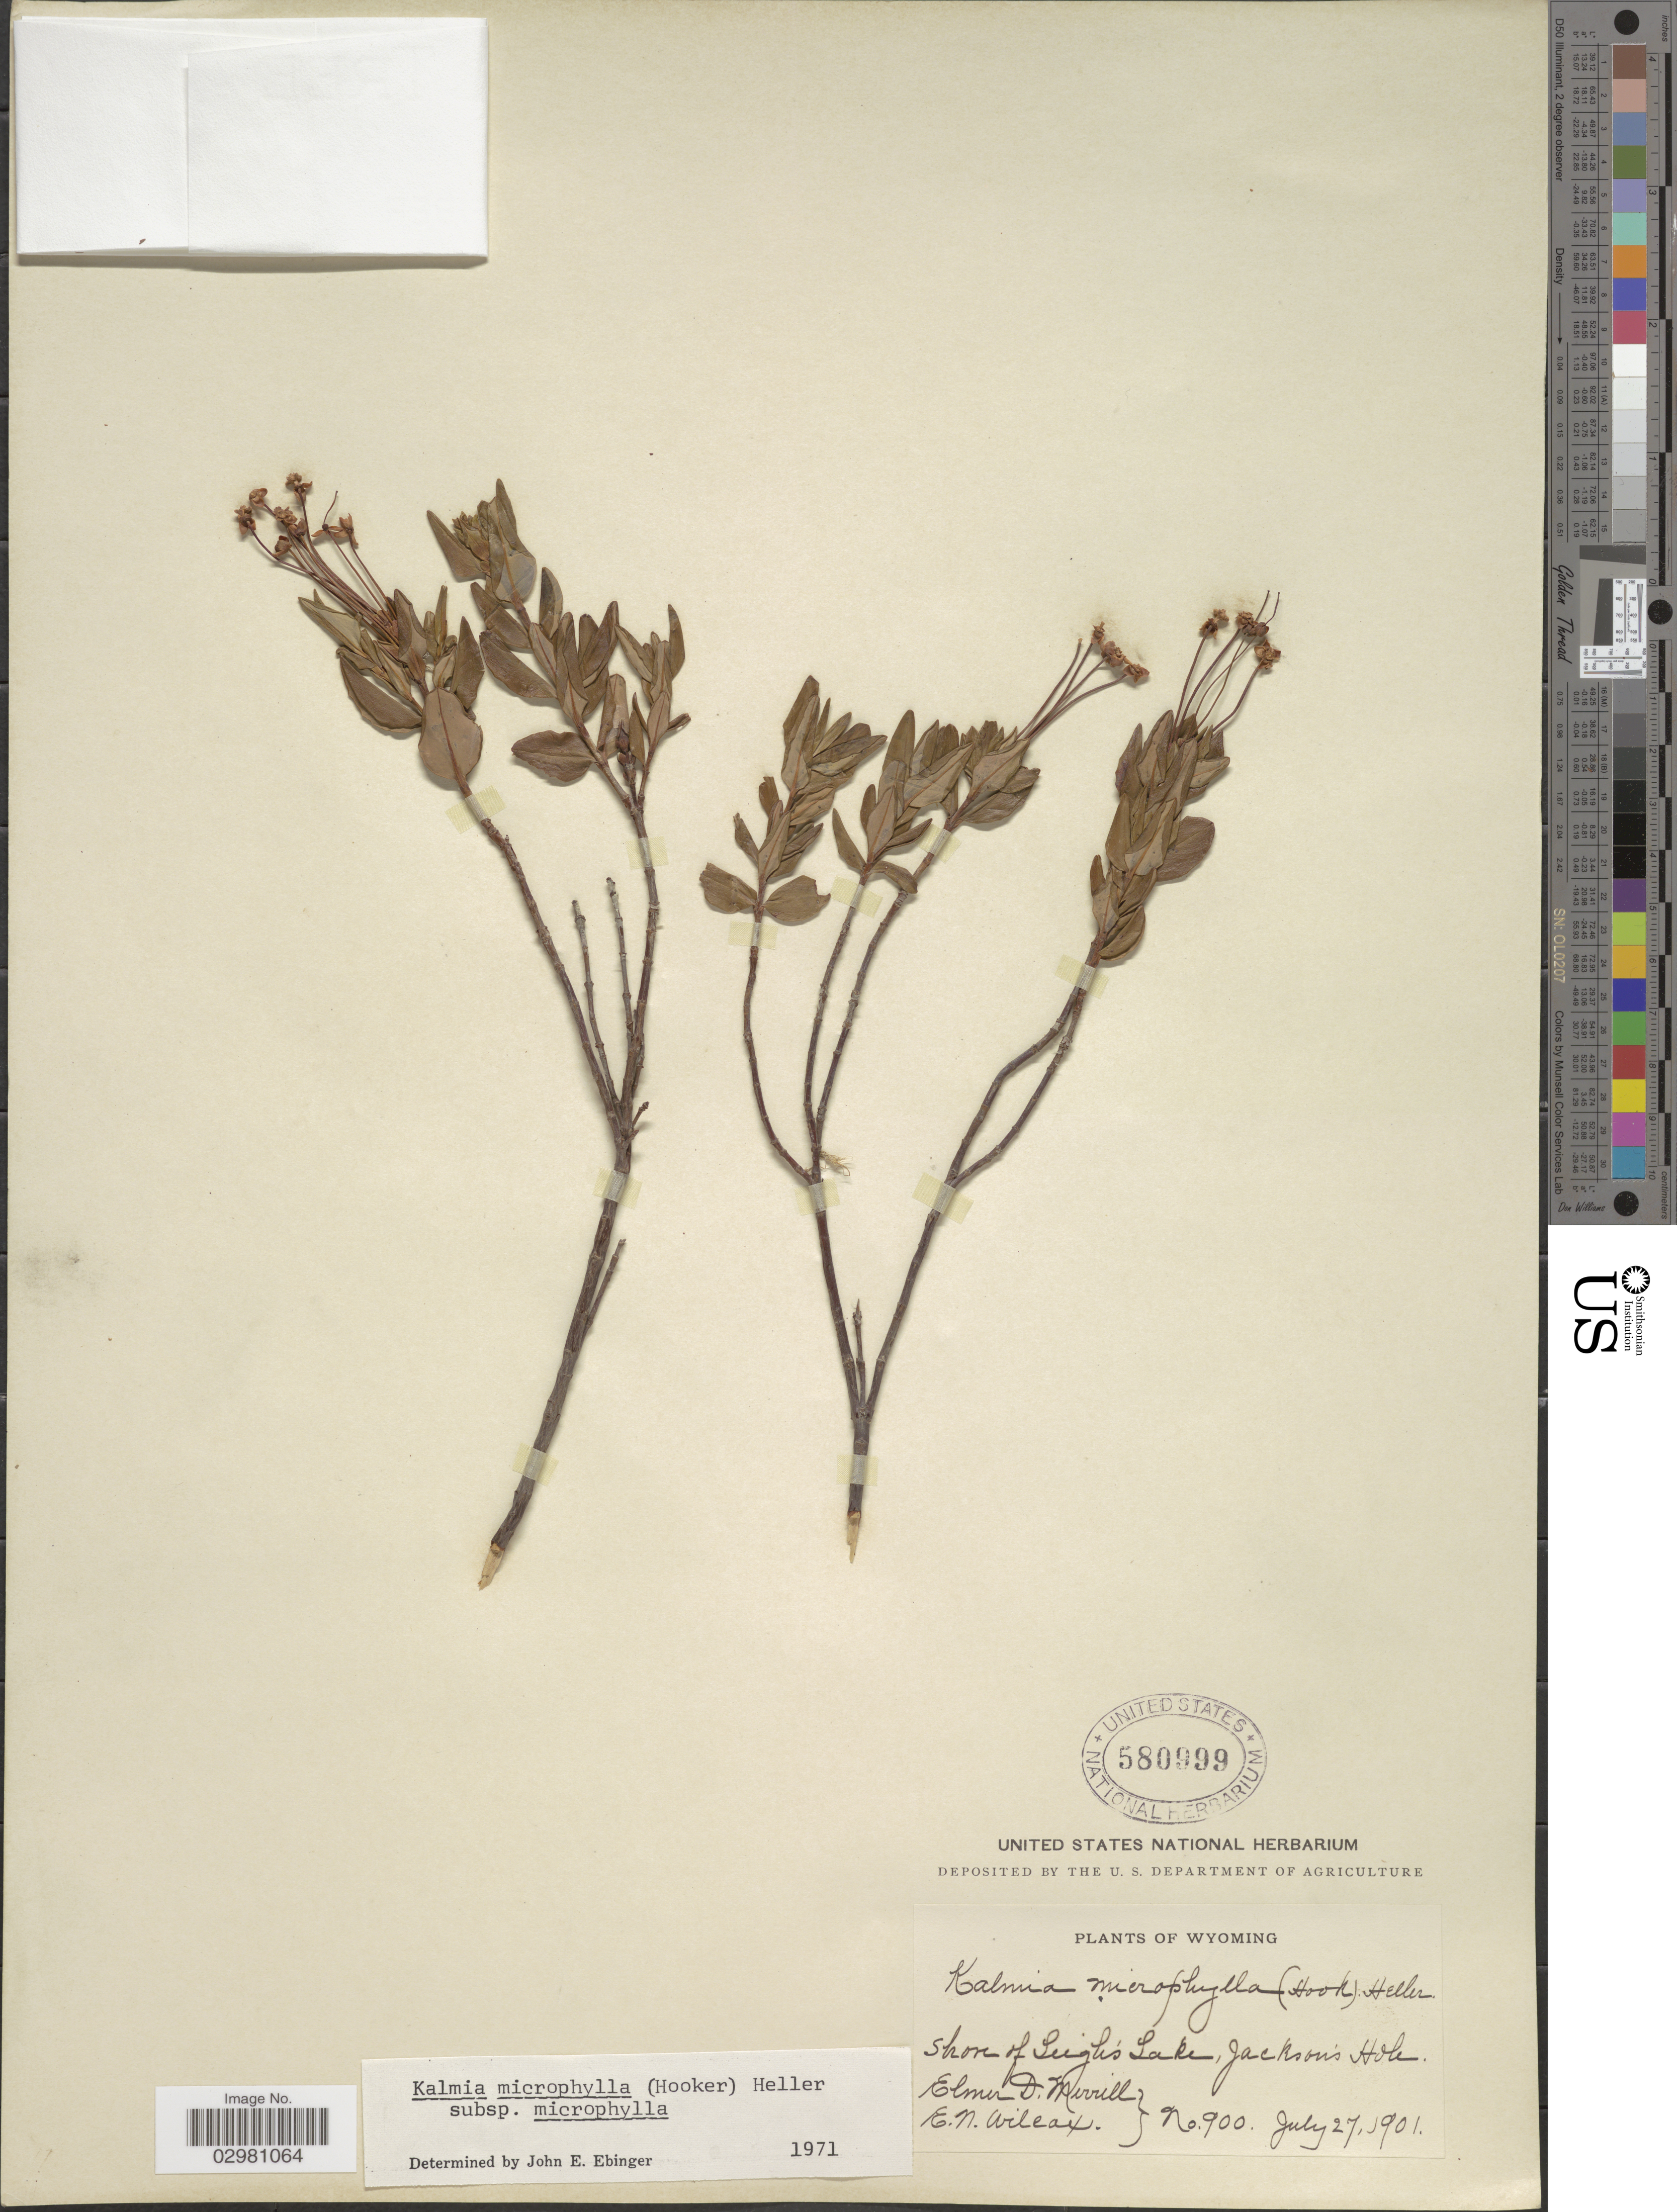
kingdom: Plantae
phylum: Tracheophyta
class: Magnoliopsida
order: Ericales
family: Ericaceae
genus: Kalmia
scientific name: Kalmia microphylla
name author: (Hook.) A. Heller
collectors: E. D. Merrill & E. Wilcox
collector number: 900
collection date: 1901-07-27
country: United States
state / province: Wyoming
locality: Shore of Leigh's Lake, Jackson's Hole.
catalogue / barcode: US 580999